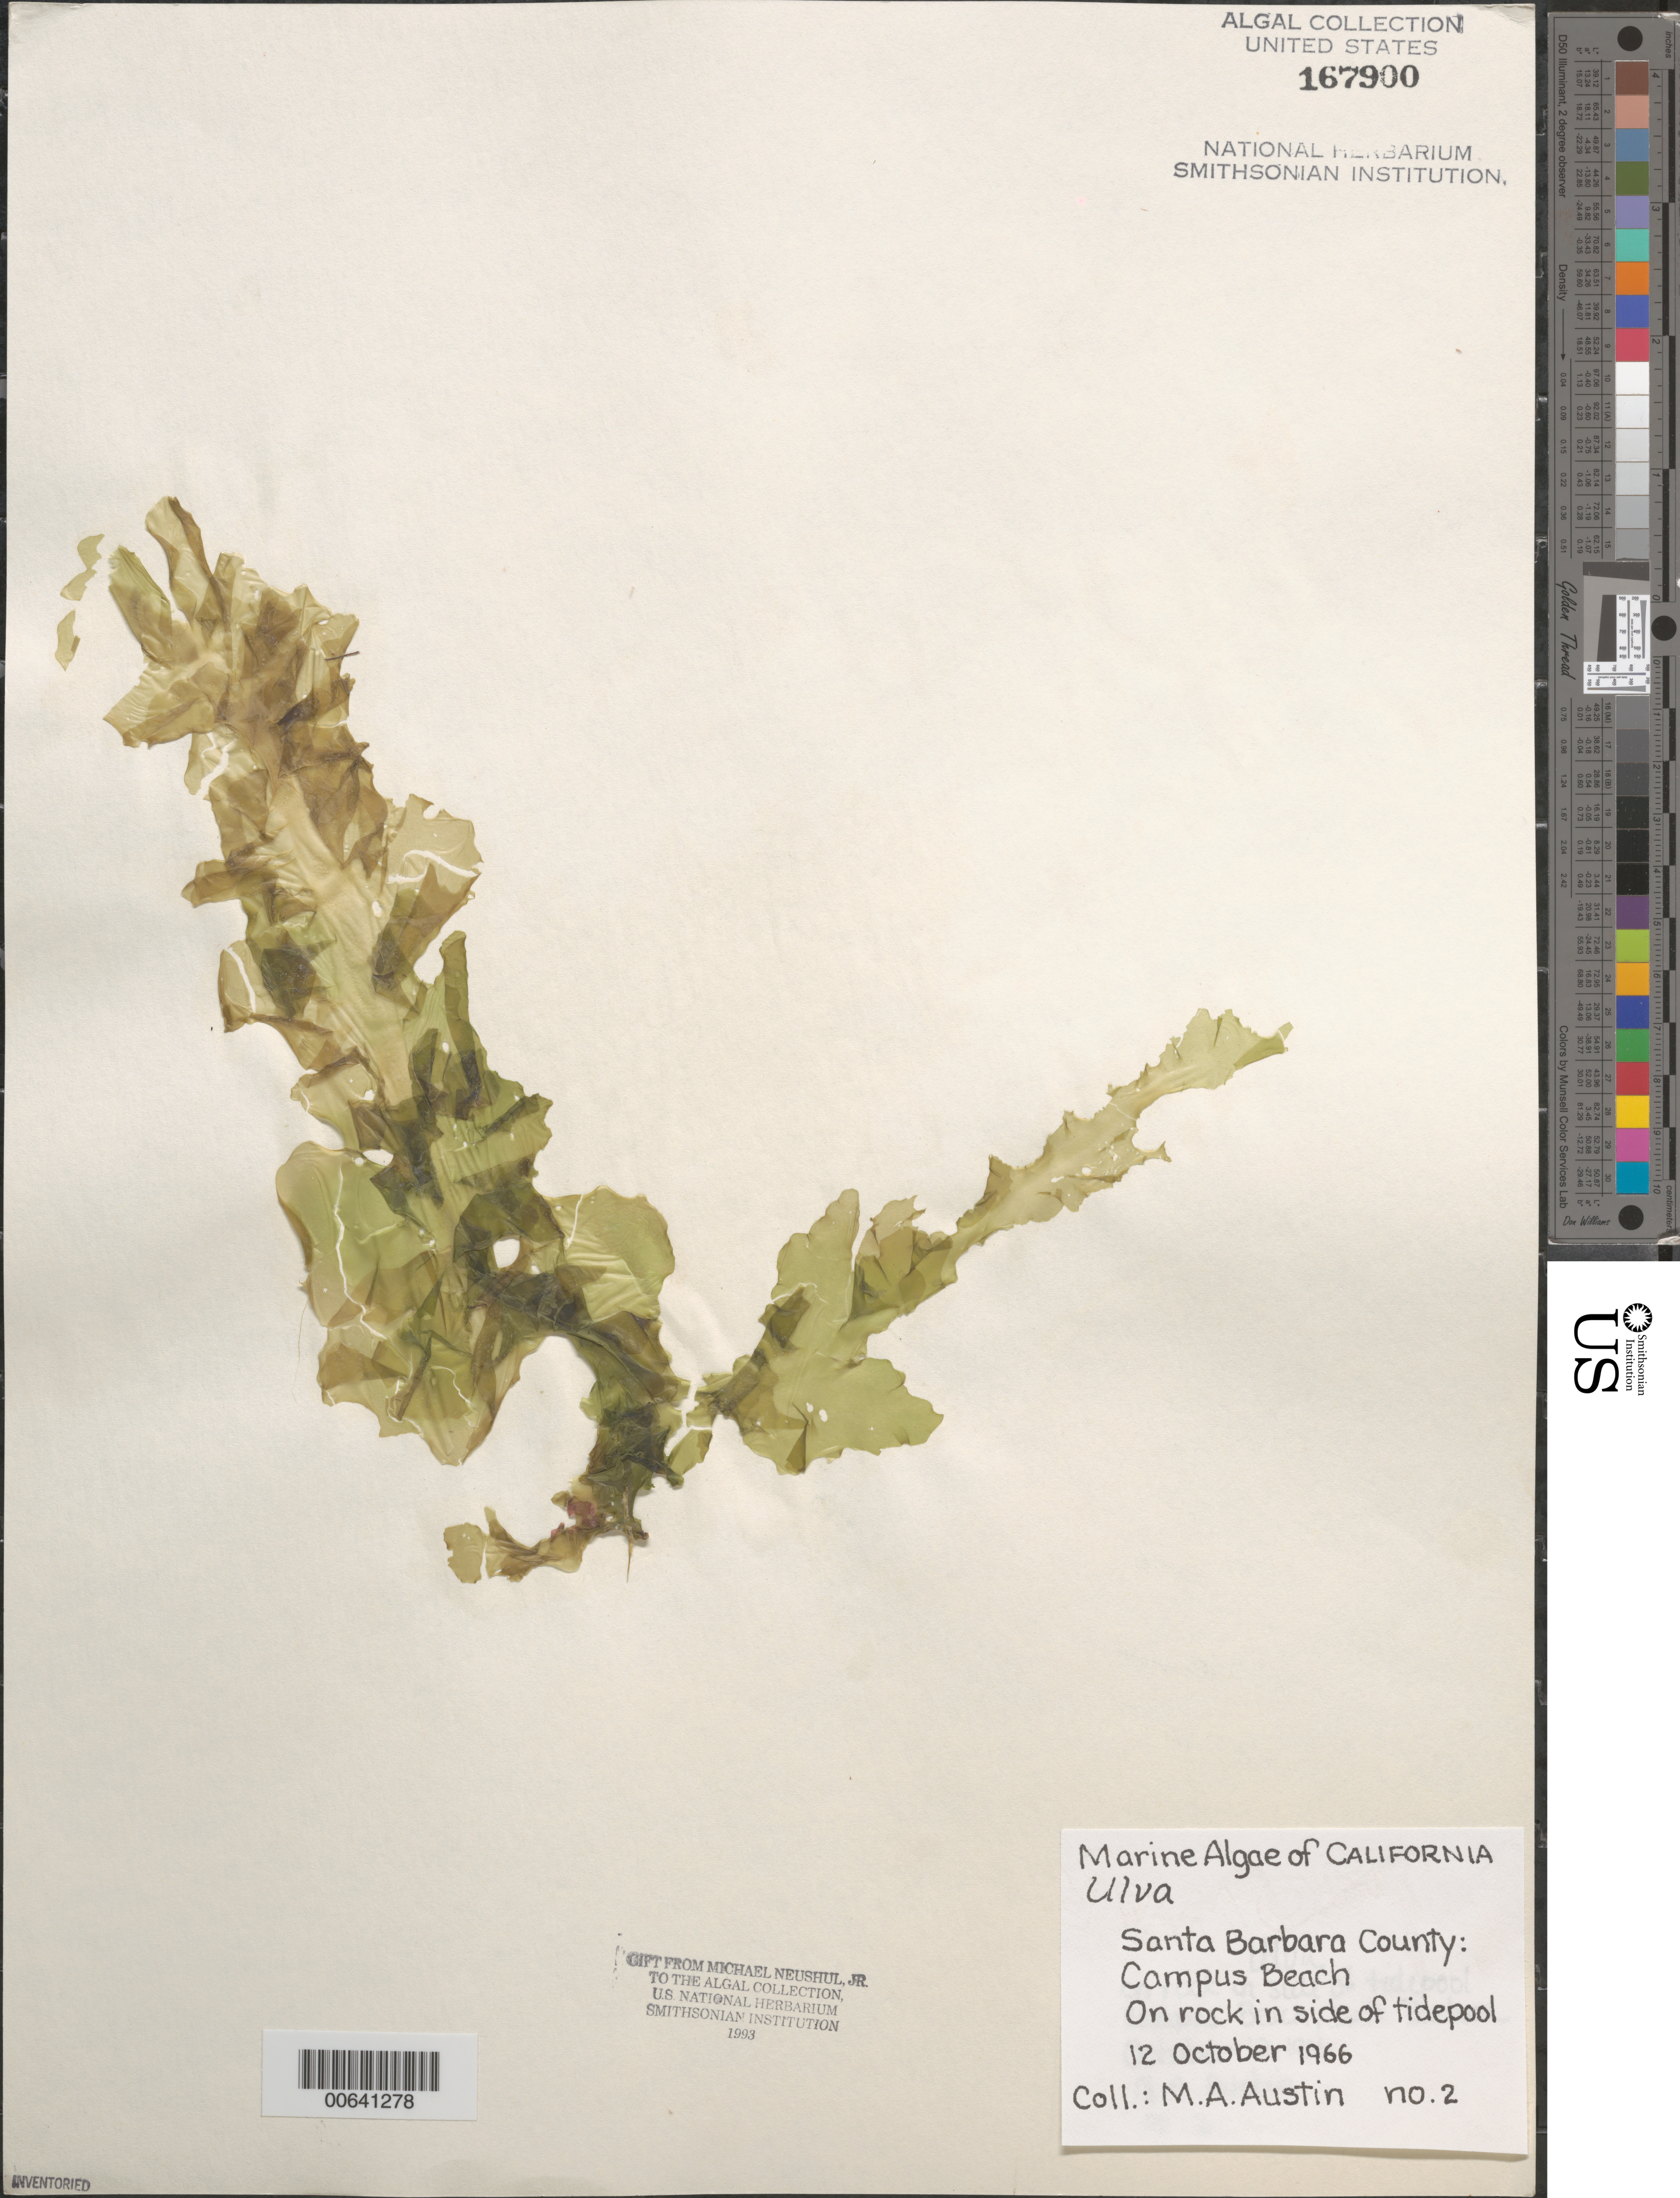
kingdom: Plantae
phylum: Chlorophyta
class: Ulvophyceae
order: Ulvales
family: Ulvaceae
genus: Ulva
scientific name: Ulva sp.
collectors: M. Austin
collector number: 2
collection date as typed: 12 Oct 1966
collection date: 1966-10-12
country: United States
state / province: California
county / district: Santa Barbara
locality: Goleta Point, Santa Barbara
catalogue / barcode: US 167900